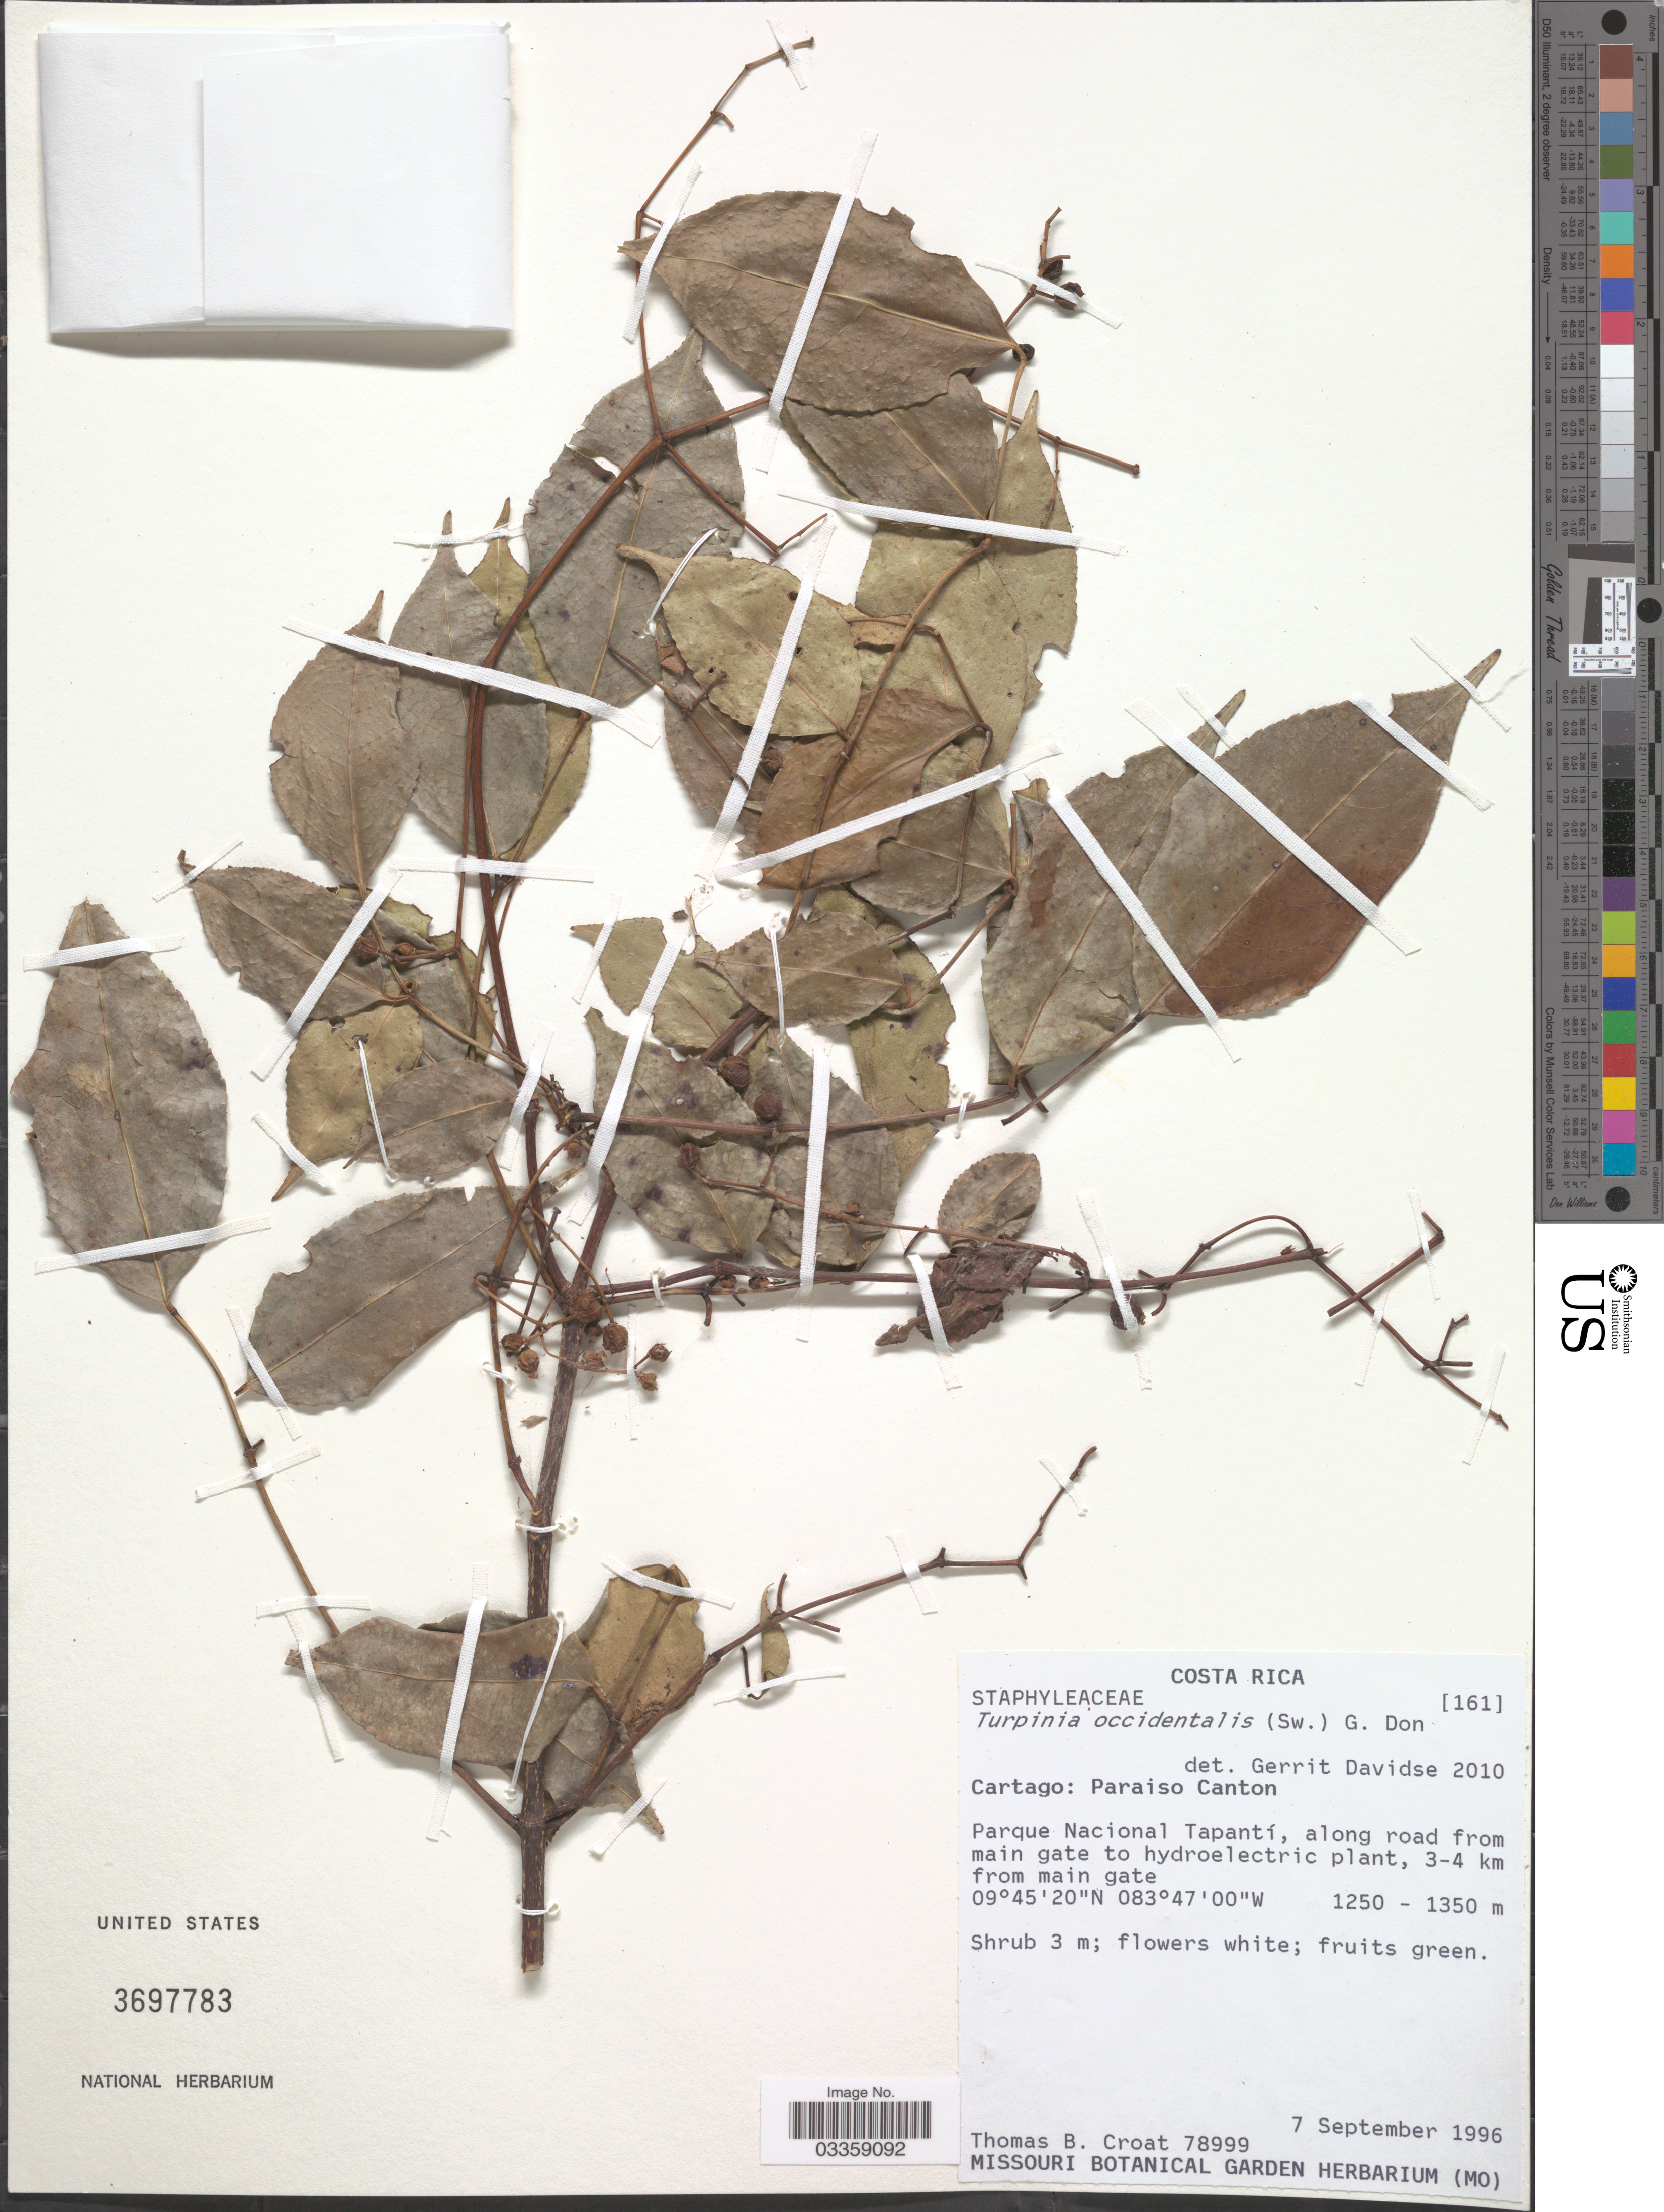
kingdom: Plantae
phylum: Tracheophyta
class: Magnoliopsida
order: Crossosomatales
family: Staphyleaceae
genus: Turpinia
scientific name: Turpinia occidentalis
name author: (Sw.) G. Don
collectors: T. B. Croat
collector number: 78999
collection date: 1996-09-07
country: Costa Rica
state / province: Cartago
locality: Paraiso Canton. Parque Nacional Tapantí, along road from main gate to hydroelectric plant, 3-4 km from main gate.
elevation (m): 1250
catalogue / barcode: US 3697783